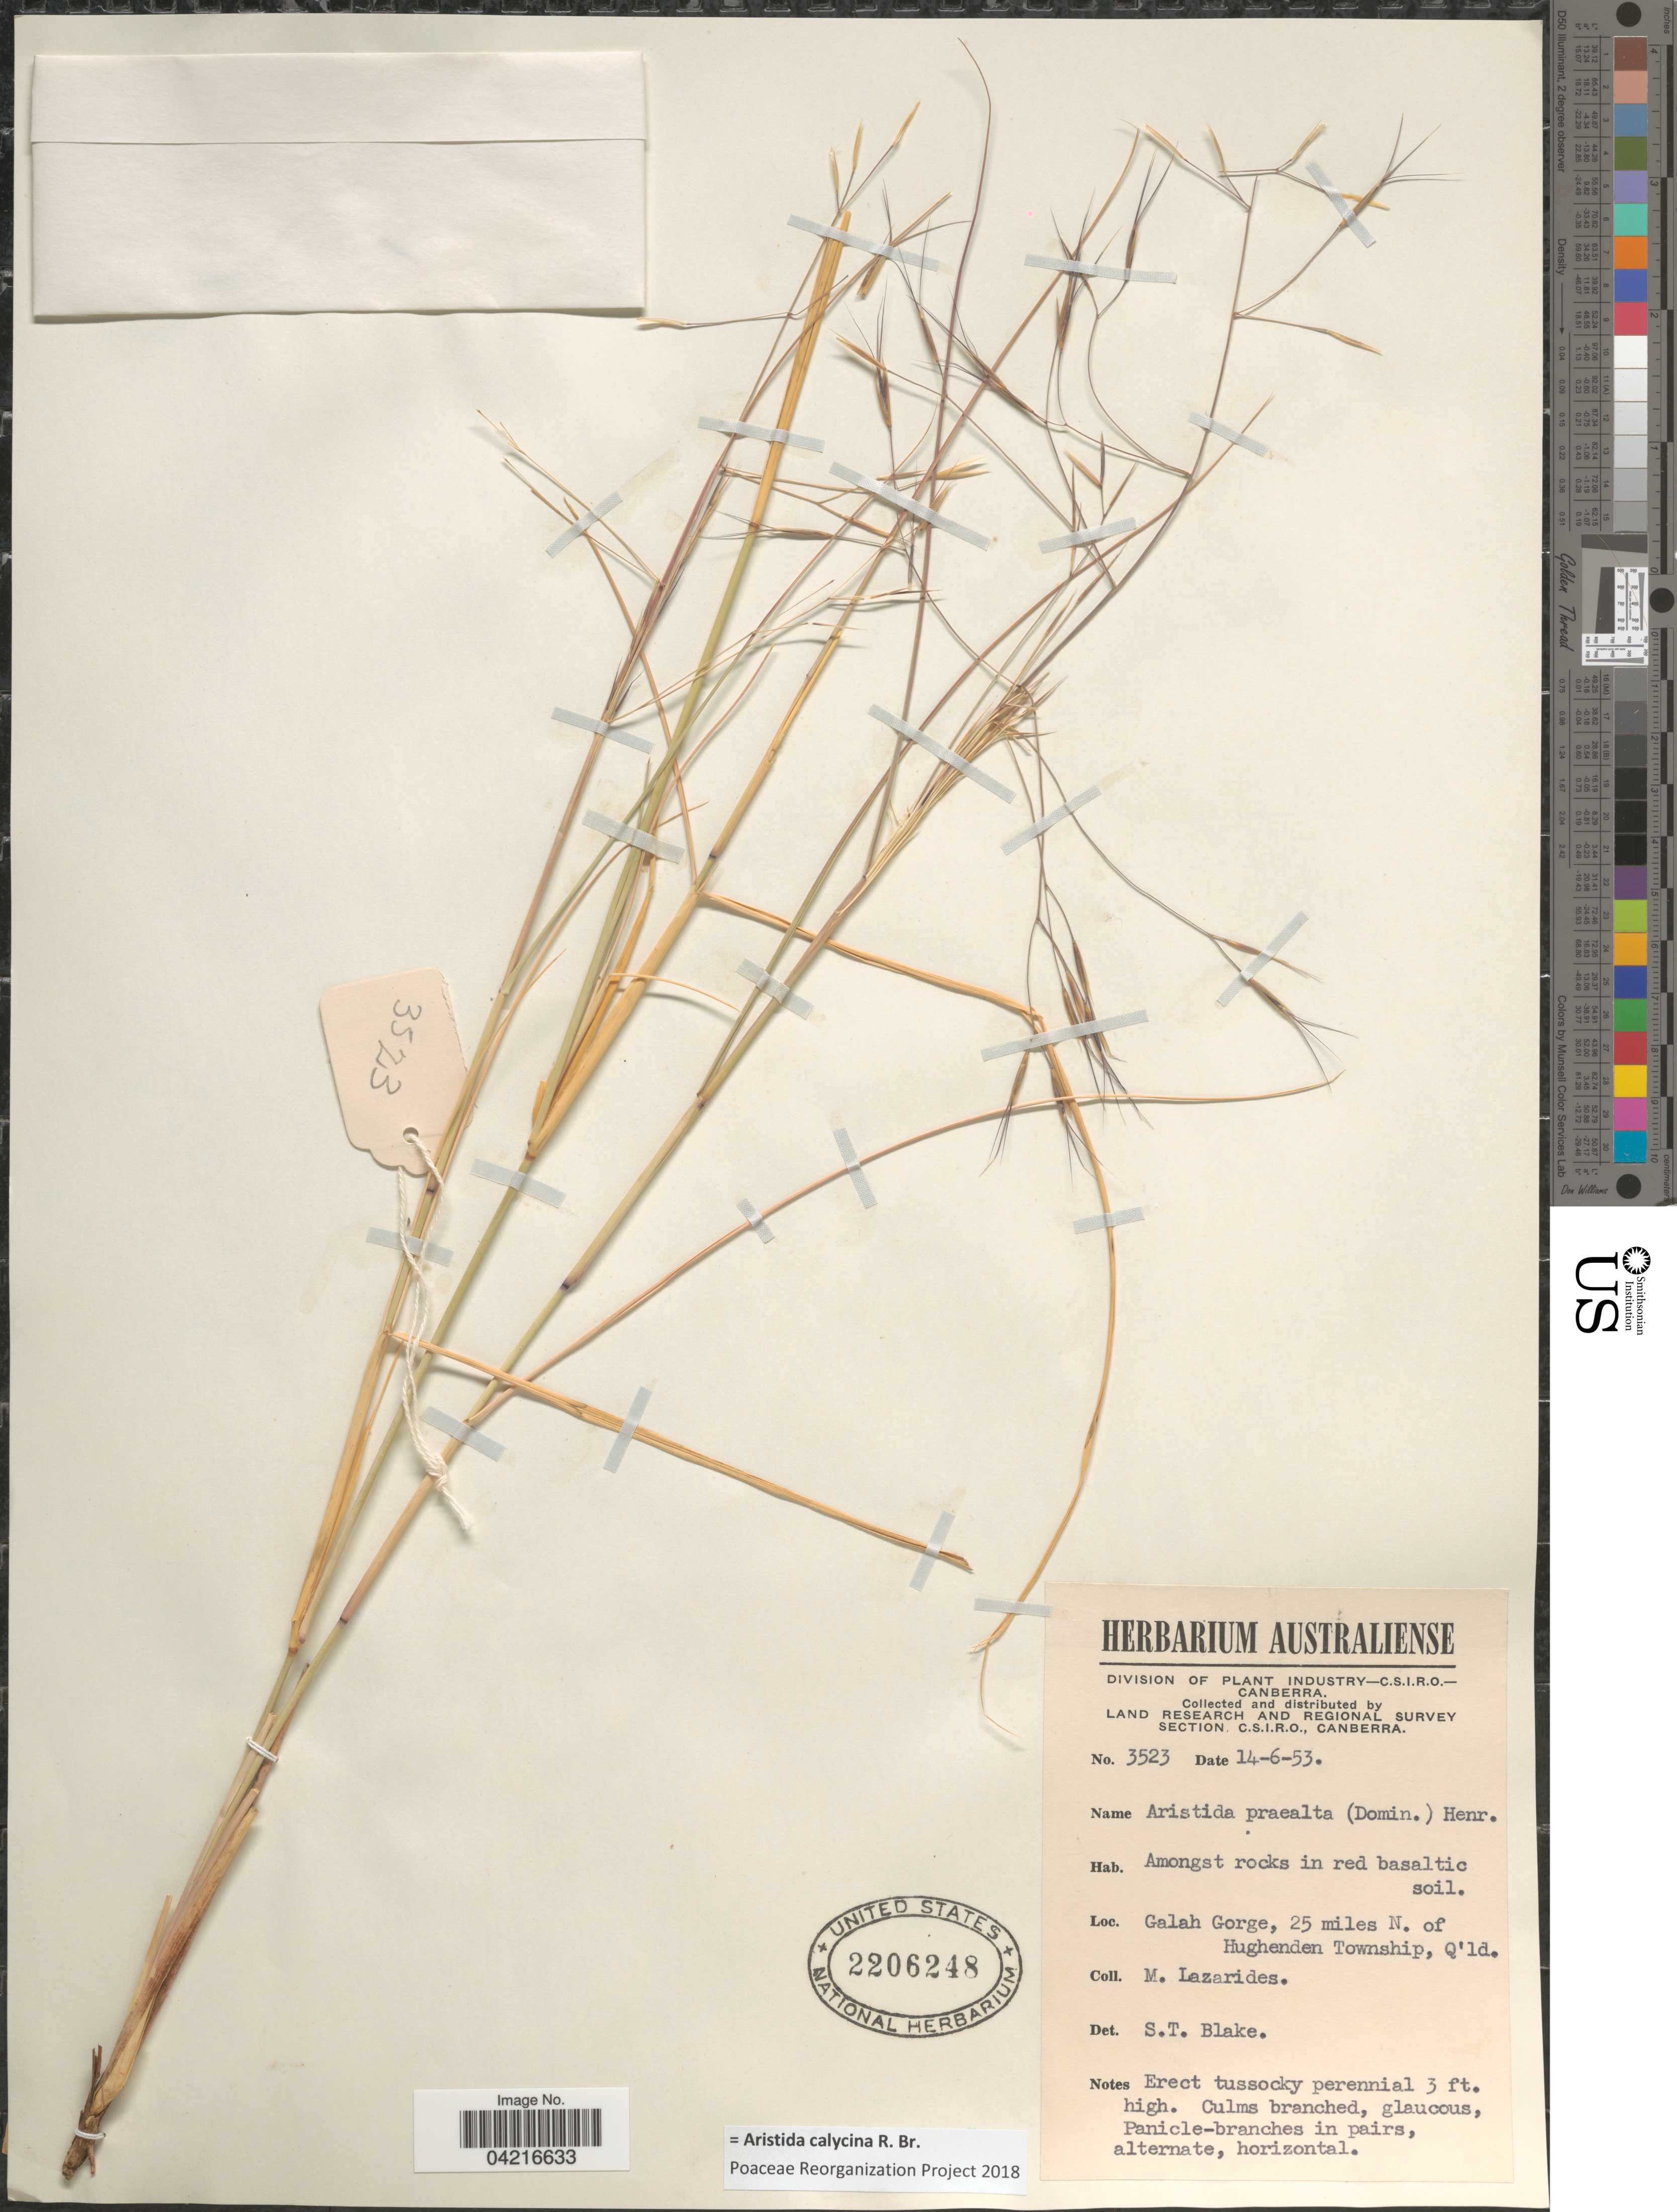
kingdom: Plantae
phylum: Tracheophyta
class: Liliopsida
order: Poales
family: Poaceae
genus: Aristida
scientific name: Aristida calycina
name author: R. Br.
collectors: M. Lazarides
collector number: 3523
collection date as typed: Transcribed d/m/y: 14/6/53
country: Australia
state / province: Queensland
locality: Land Research and Regional Survey Section, C.S.I.R.O. Galah Gorge, 25 miles N. of Hughenden Township, Q'ld.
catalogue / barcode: US 2206248